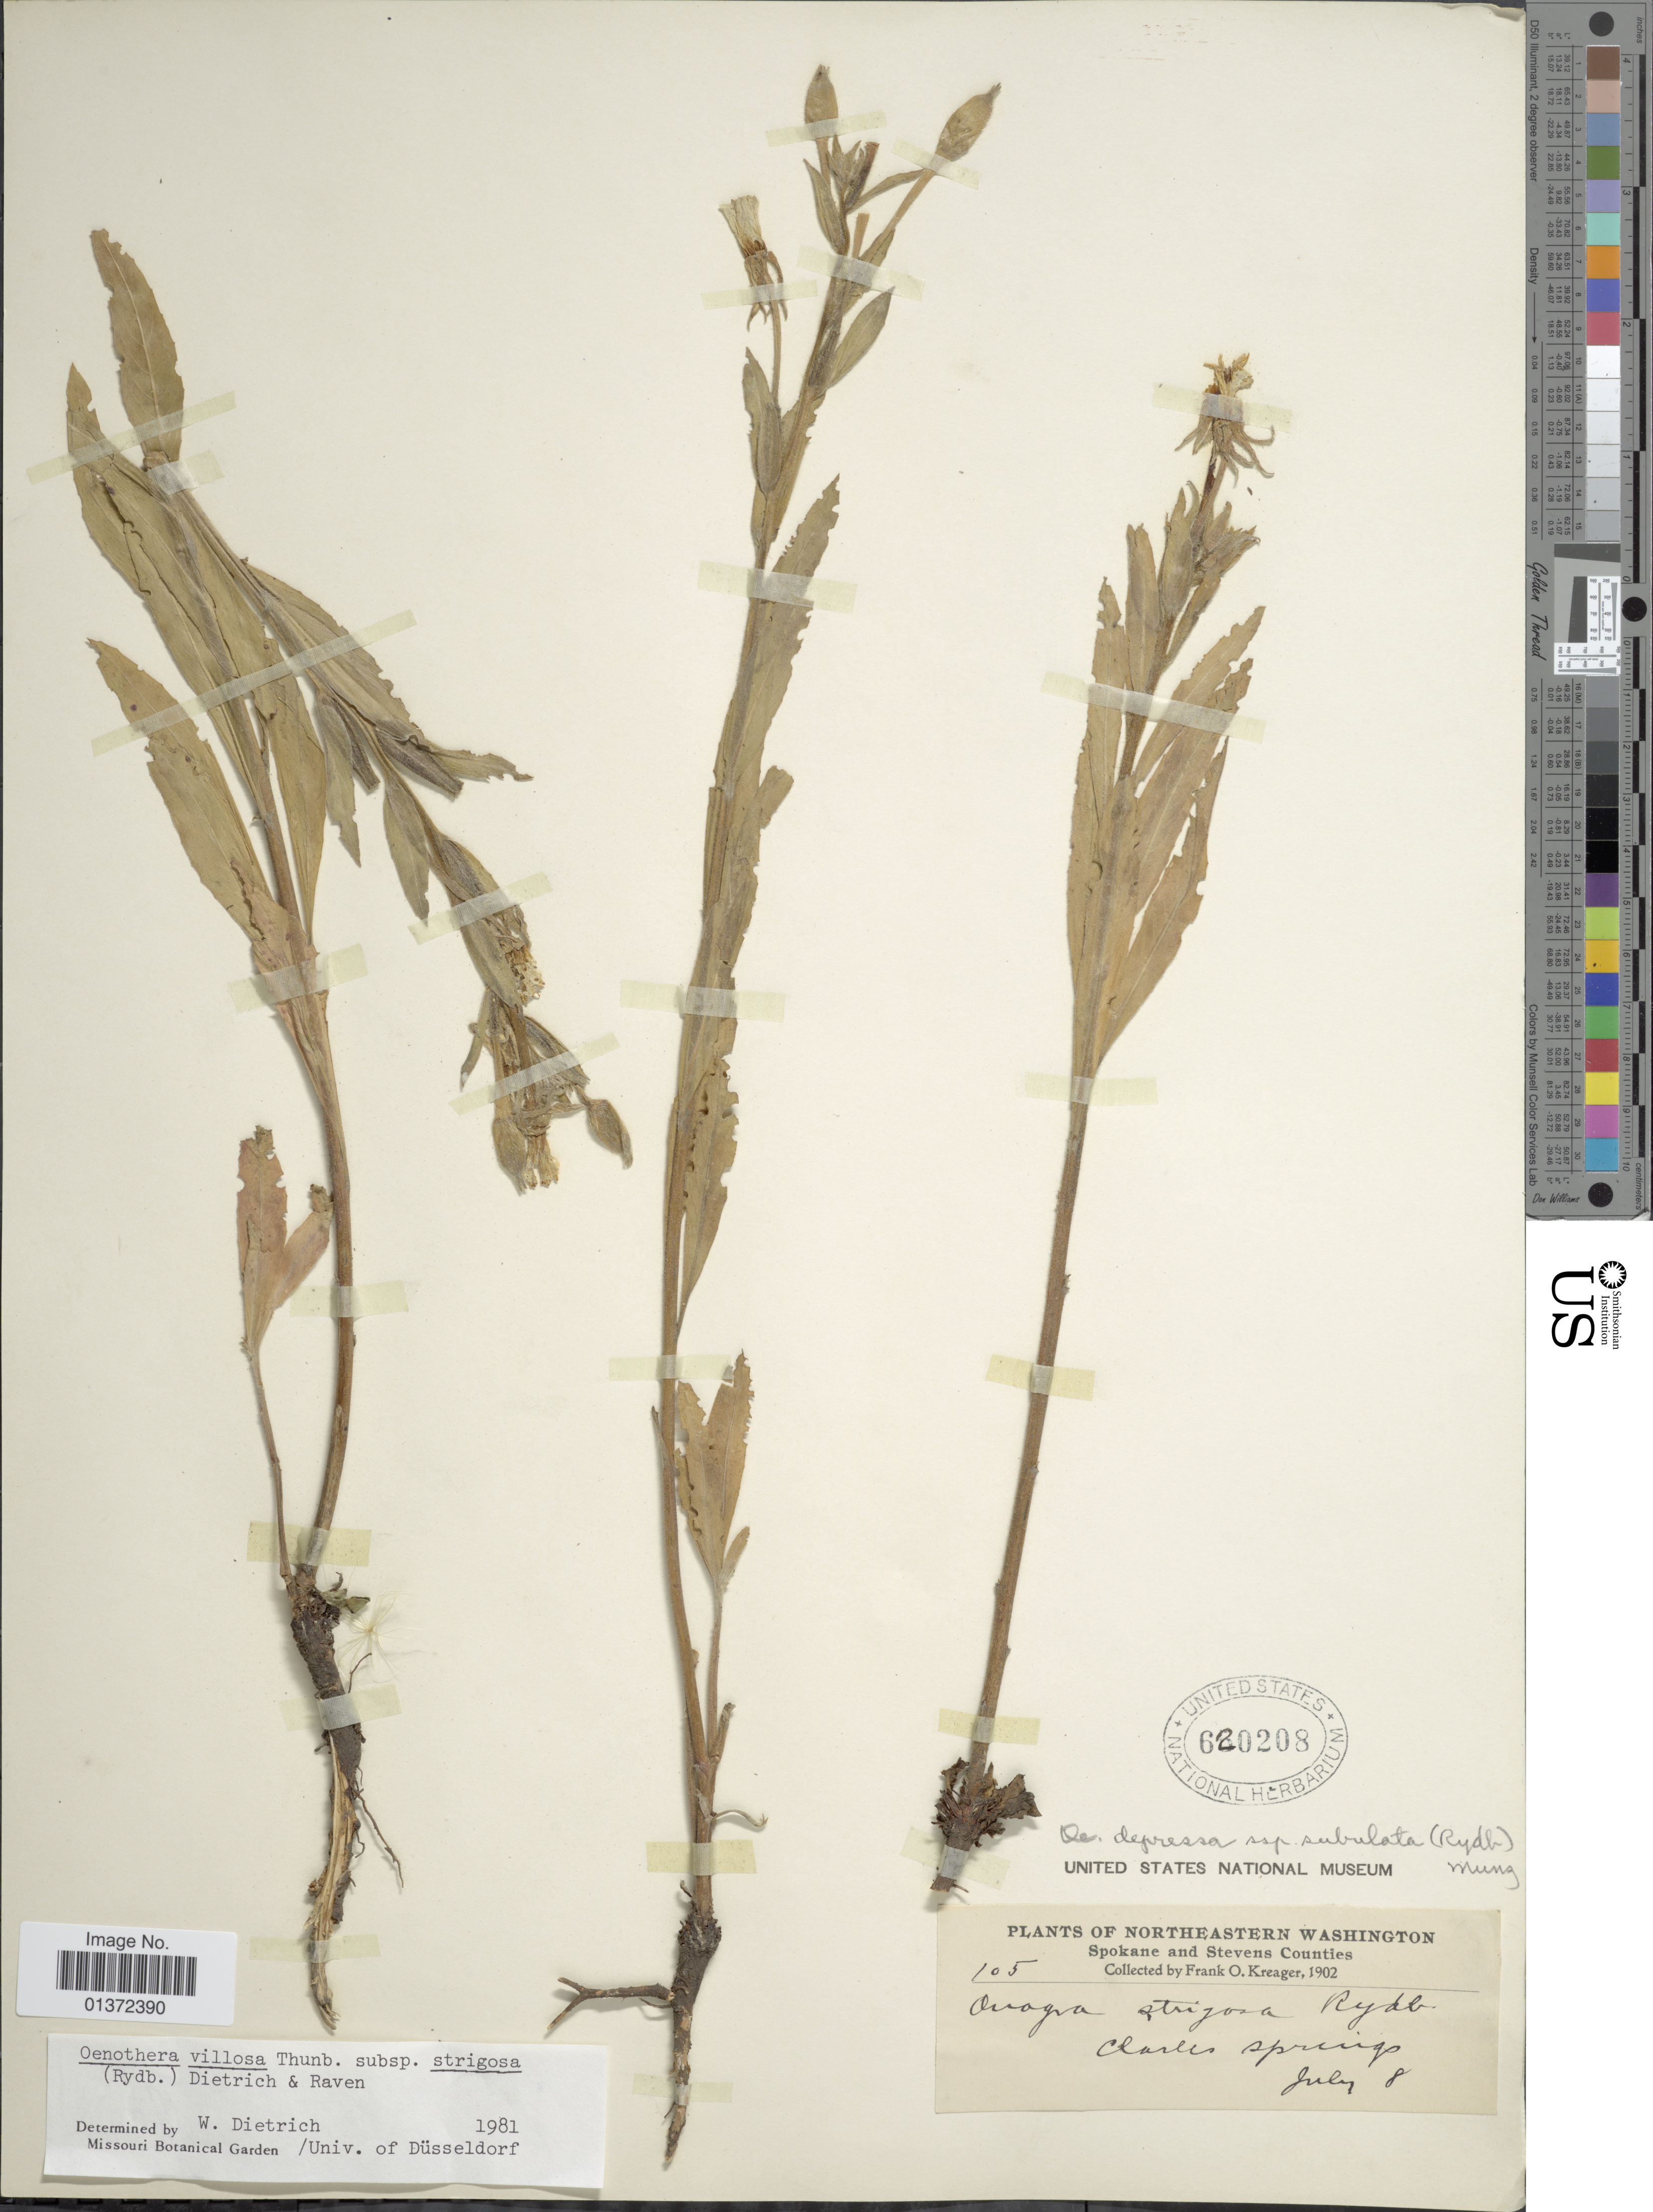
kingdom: Plantae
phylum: Tracheophyta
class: Magnoliopsida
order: Myrtales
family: Onagraceae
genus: Oenothera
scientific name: Oenothera villosa subsp. strigosa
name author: (Rydb.) W. Dietr. & P.H. Raven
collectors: F. Kreager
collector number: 105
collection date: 1902-07-08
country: United States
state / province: Washington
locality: Northeastern Washington, Charles Springs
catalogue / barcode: US 620208